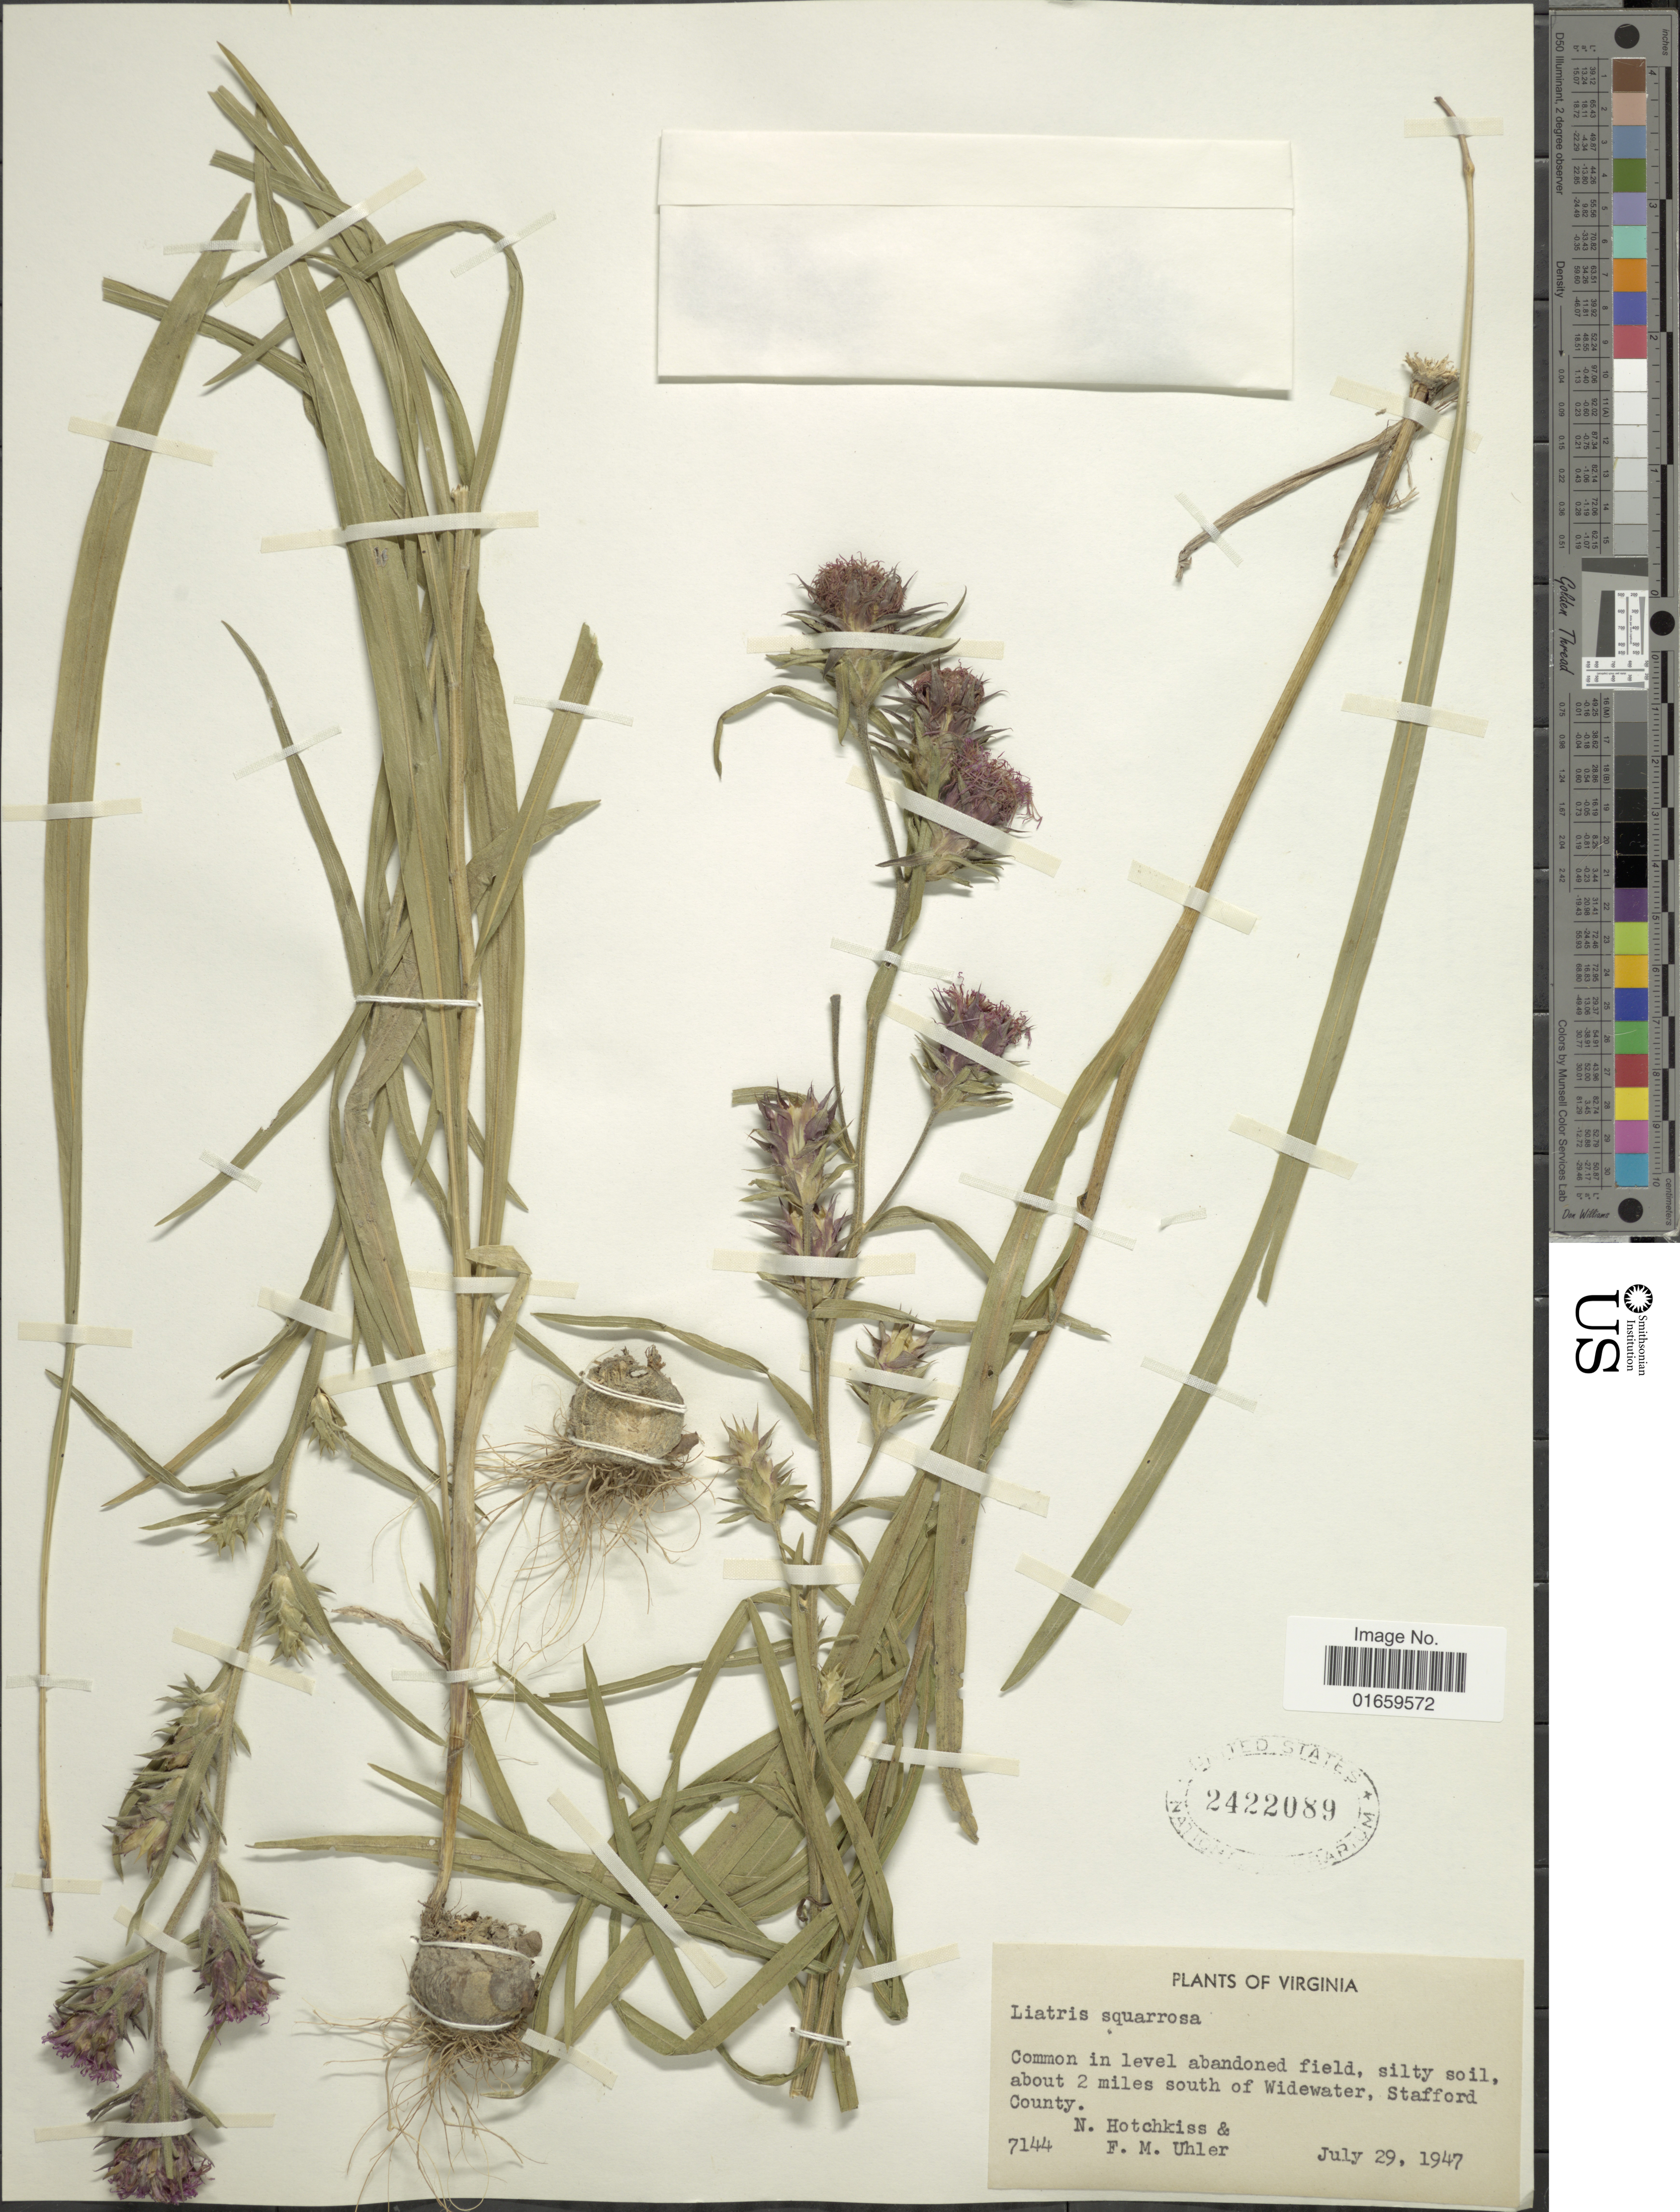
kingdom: Plantae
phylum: Tracheophyta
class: Magnoliopsida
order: Asterales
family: Asteraceae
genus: Liatris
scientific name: Liatris squarrosa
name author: (L.) Michx.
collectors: N. Hotchkiss & F. M. Uhler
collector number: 7144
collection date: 1947-07-29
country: United States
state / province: Virginia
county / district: Stafford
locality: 2 miles south of Widewater, Stafford County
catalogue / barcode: US 2422089